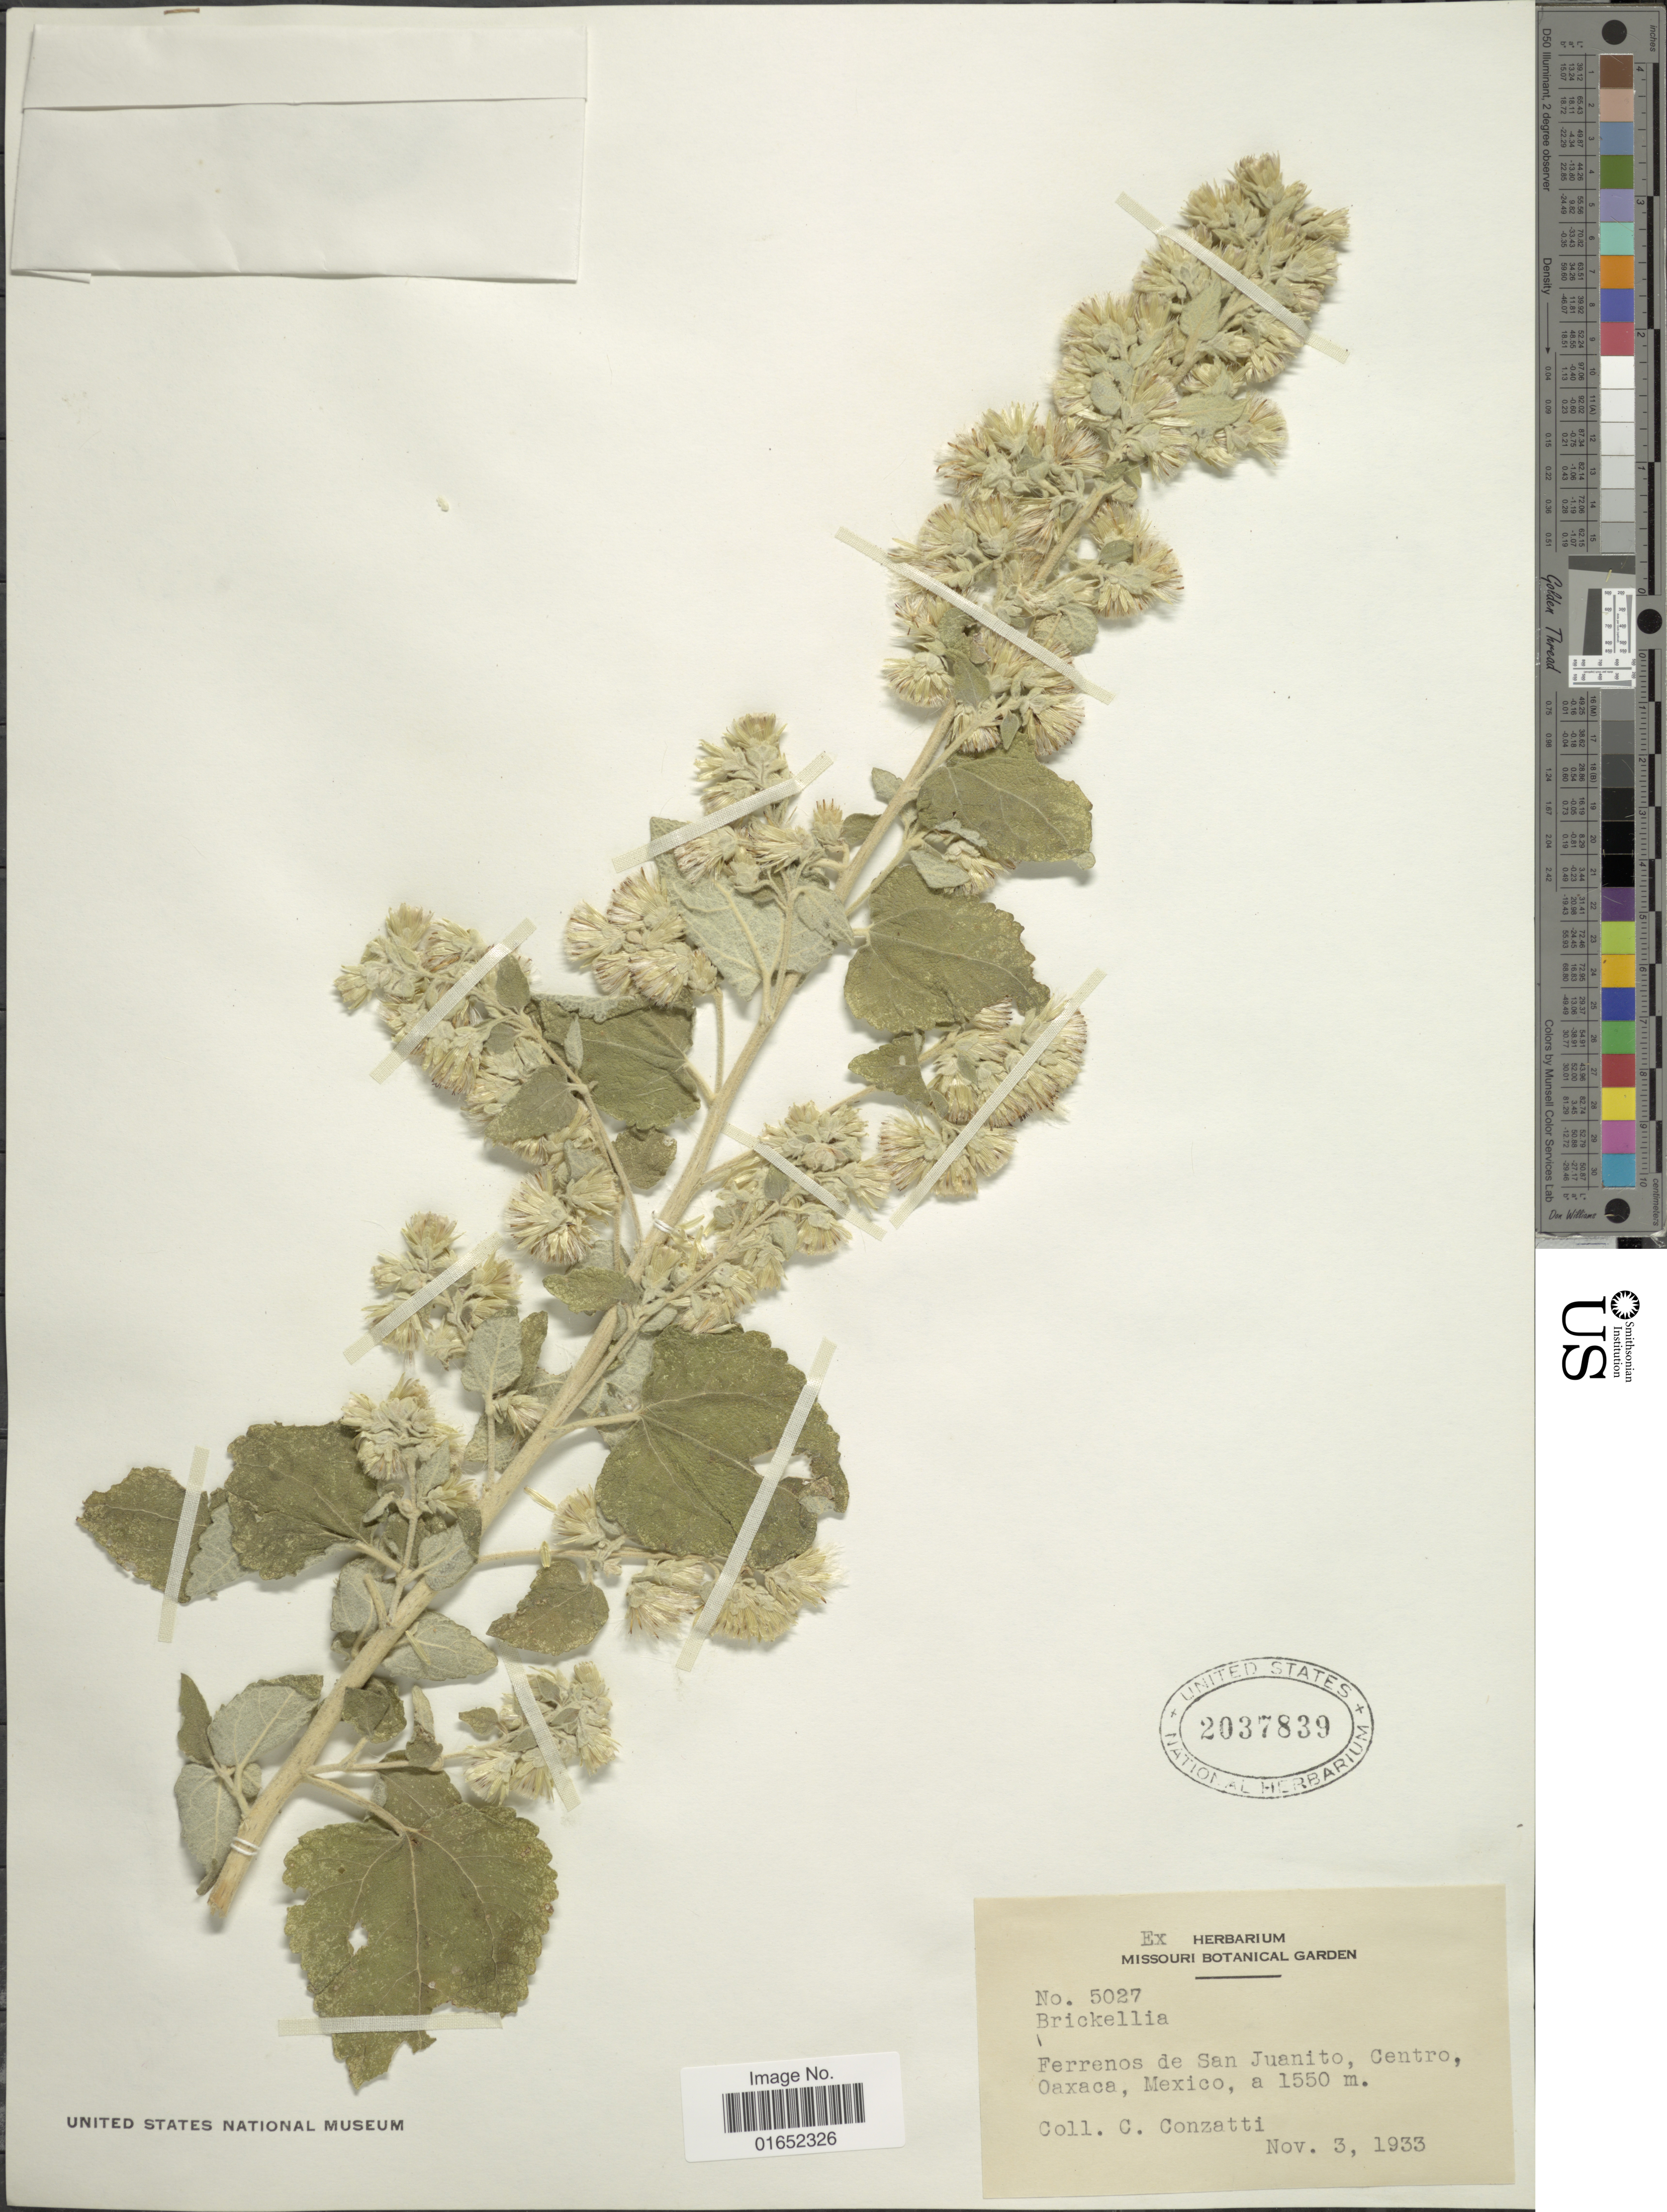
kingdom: Plantae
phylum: Tracheophyta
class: Magnoliopsida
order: Asterales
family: Asteraceae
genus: Brickellia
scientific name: Brickellia tomentella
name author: A. Gray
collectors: C. Conzatti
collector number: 5027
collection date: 1933-11-03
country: Mexico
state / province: Oaxaca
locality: Ferrenos de San Juancito, Centro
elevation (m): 1550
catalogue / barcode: US 2037839